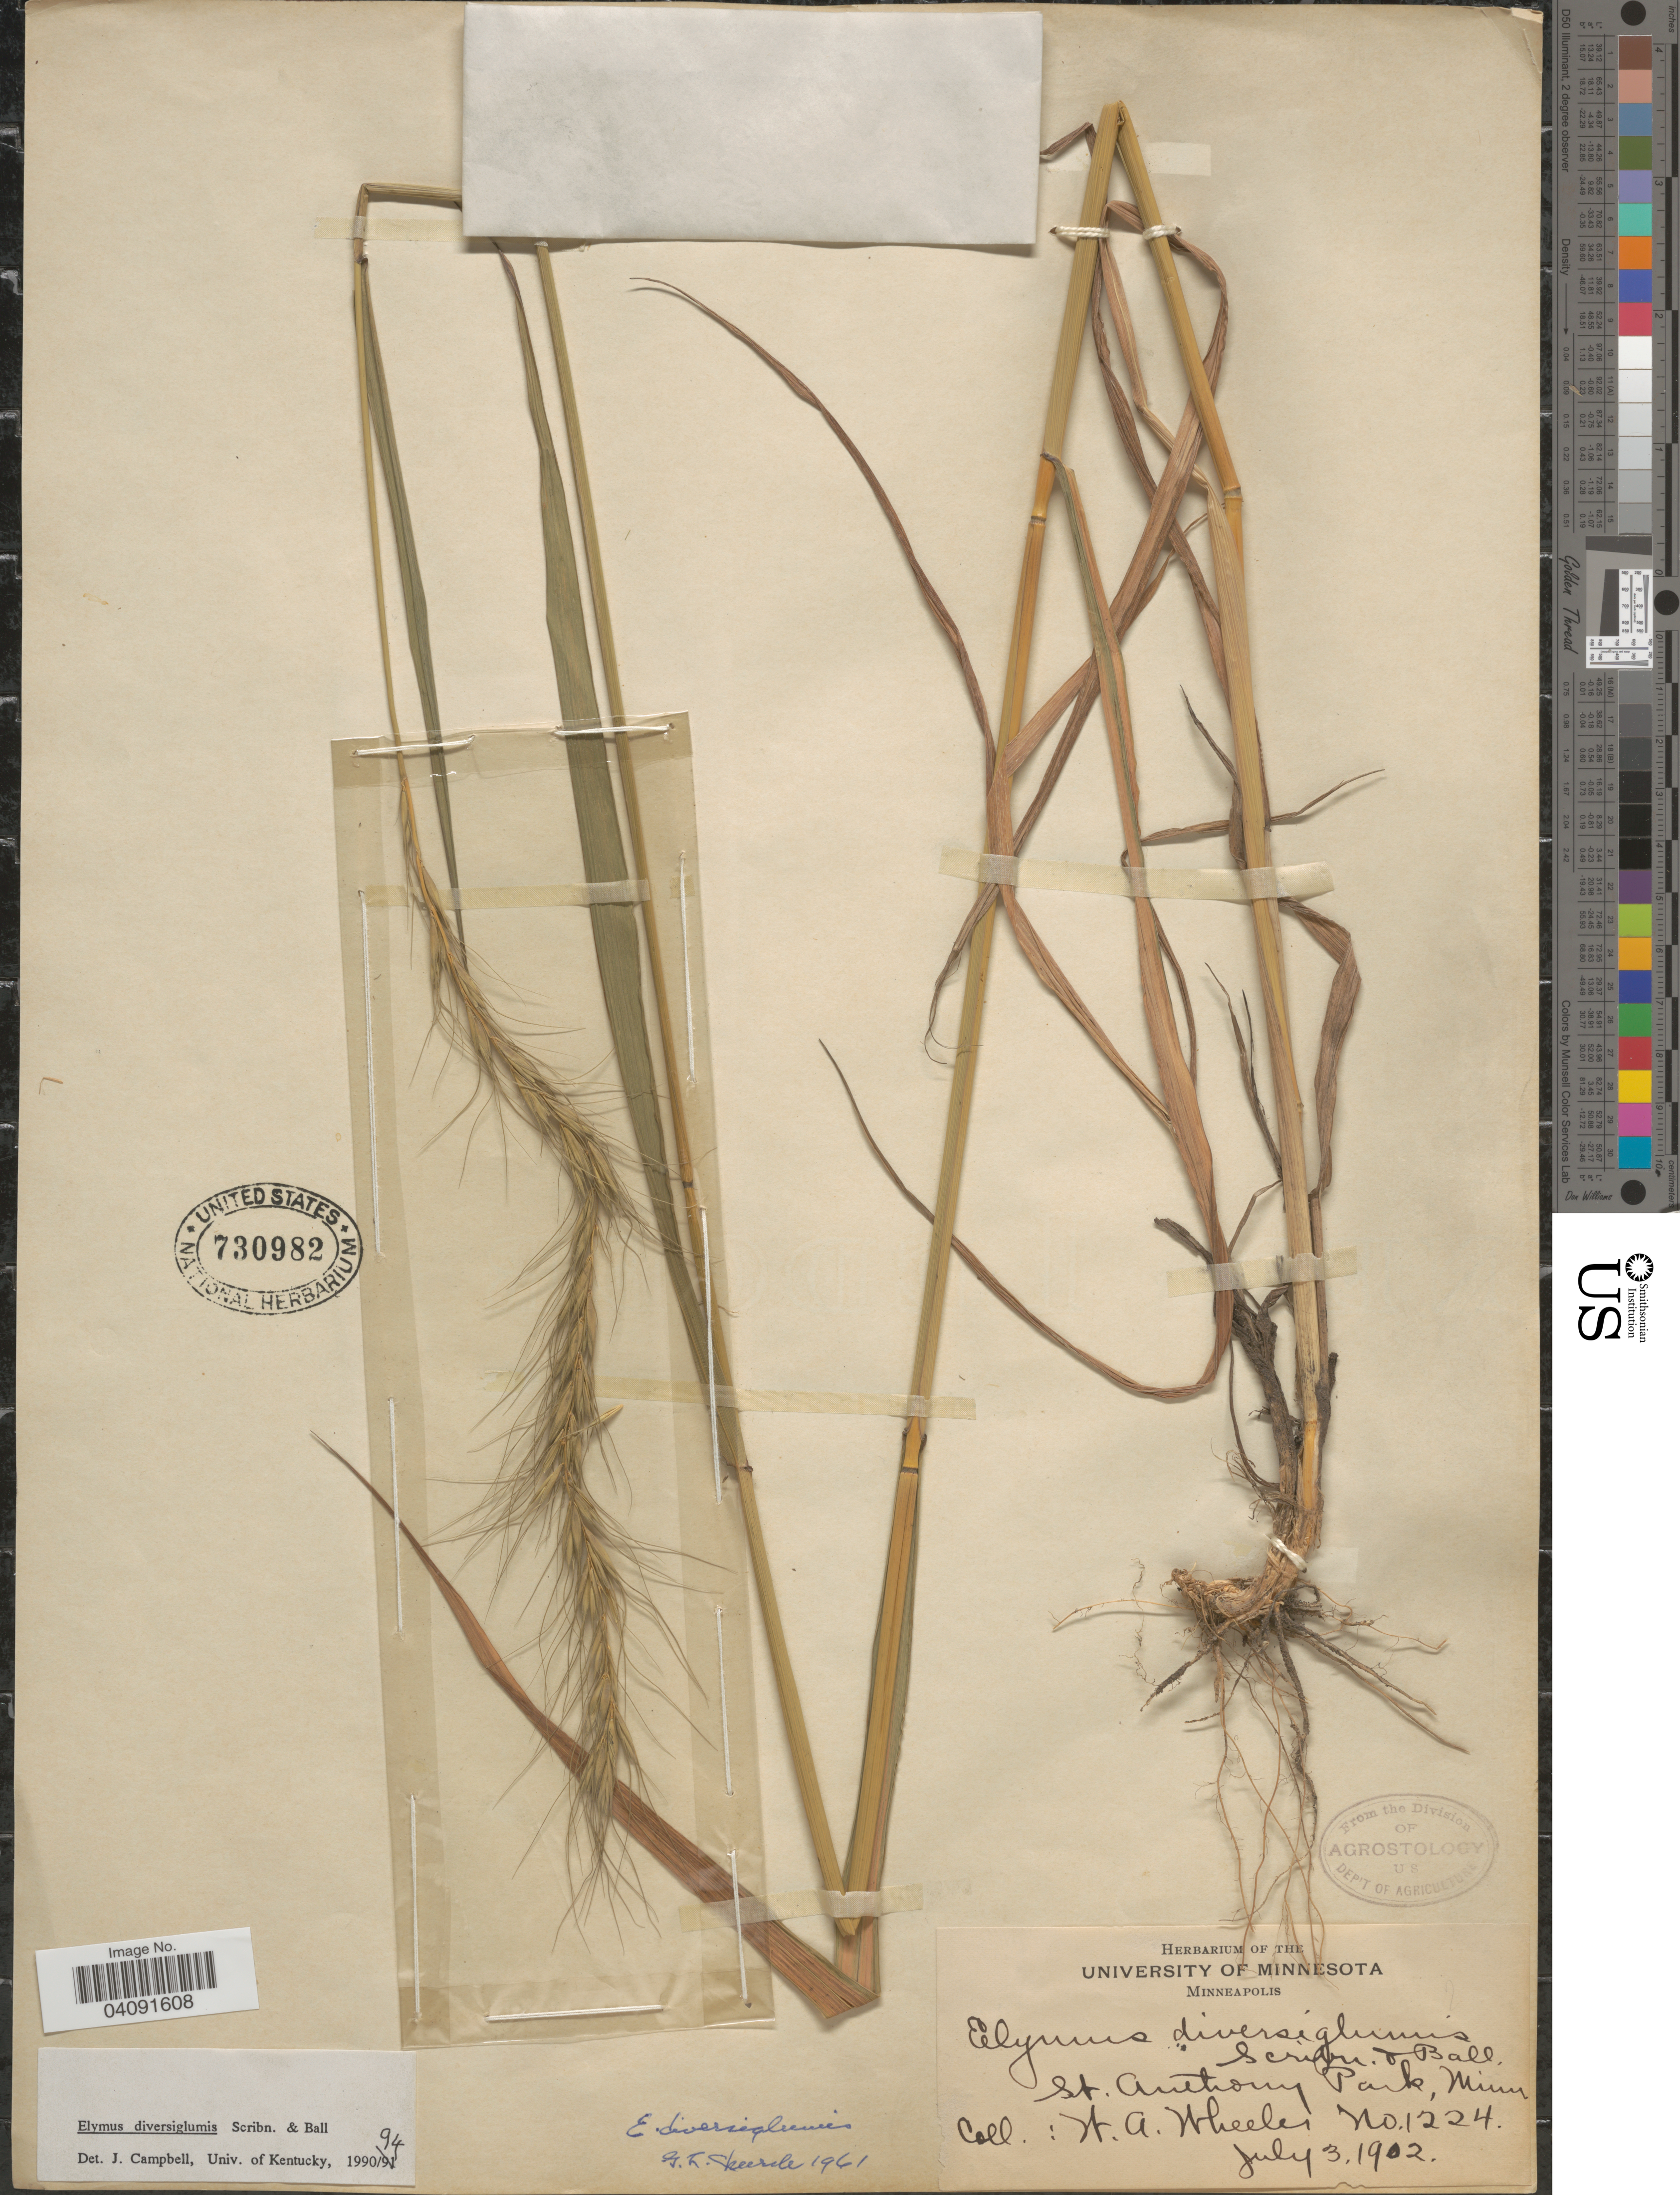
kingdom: Plantae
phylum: Tracheophyta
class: Liliopsida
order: Poales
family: Poaceae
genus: Elymus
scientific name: Elymus diversiglumis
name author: Scribn. & C.R. Ball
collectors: W. Wheeler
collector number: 1224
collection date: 1902-07-03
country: United States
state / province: Minnesota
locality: St. Anthony Park.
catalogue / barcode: US 730982